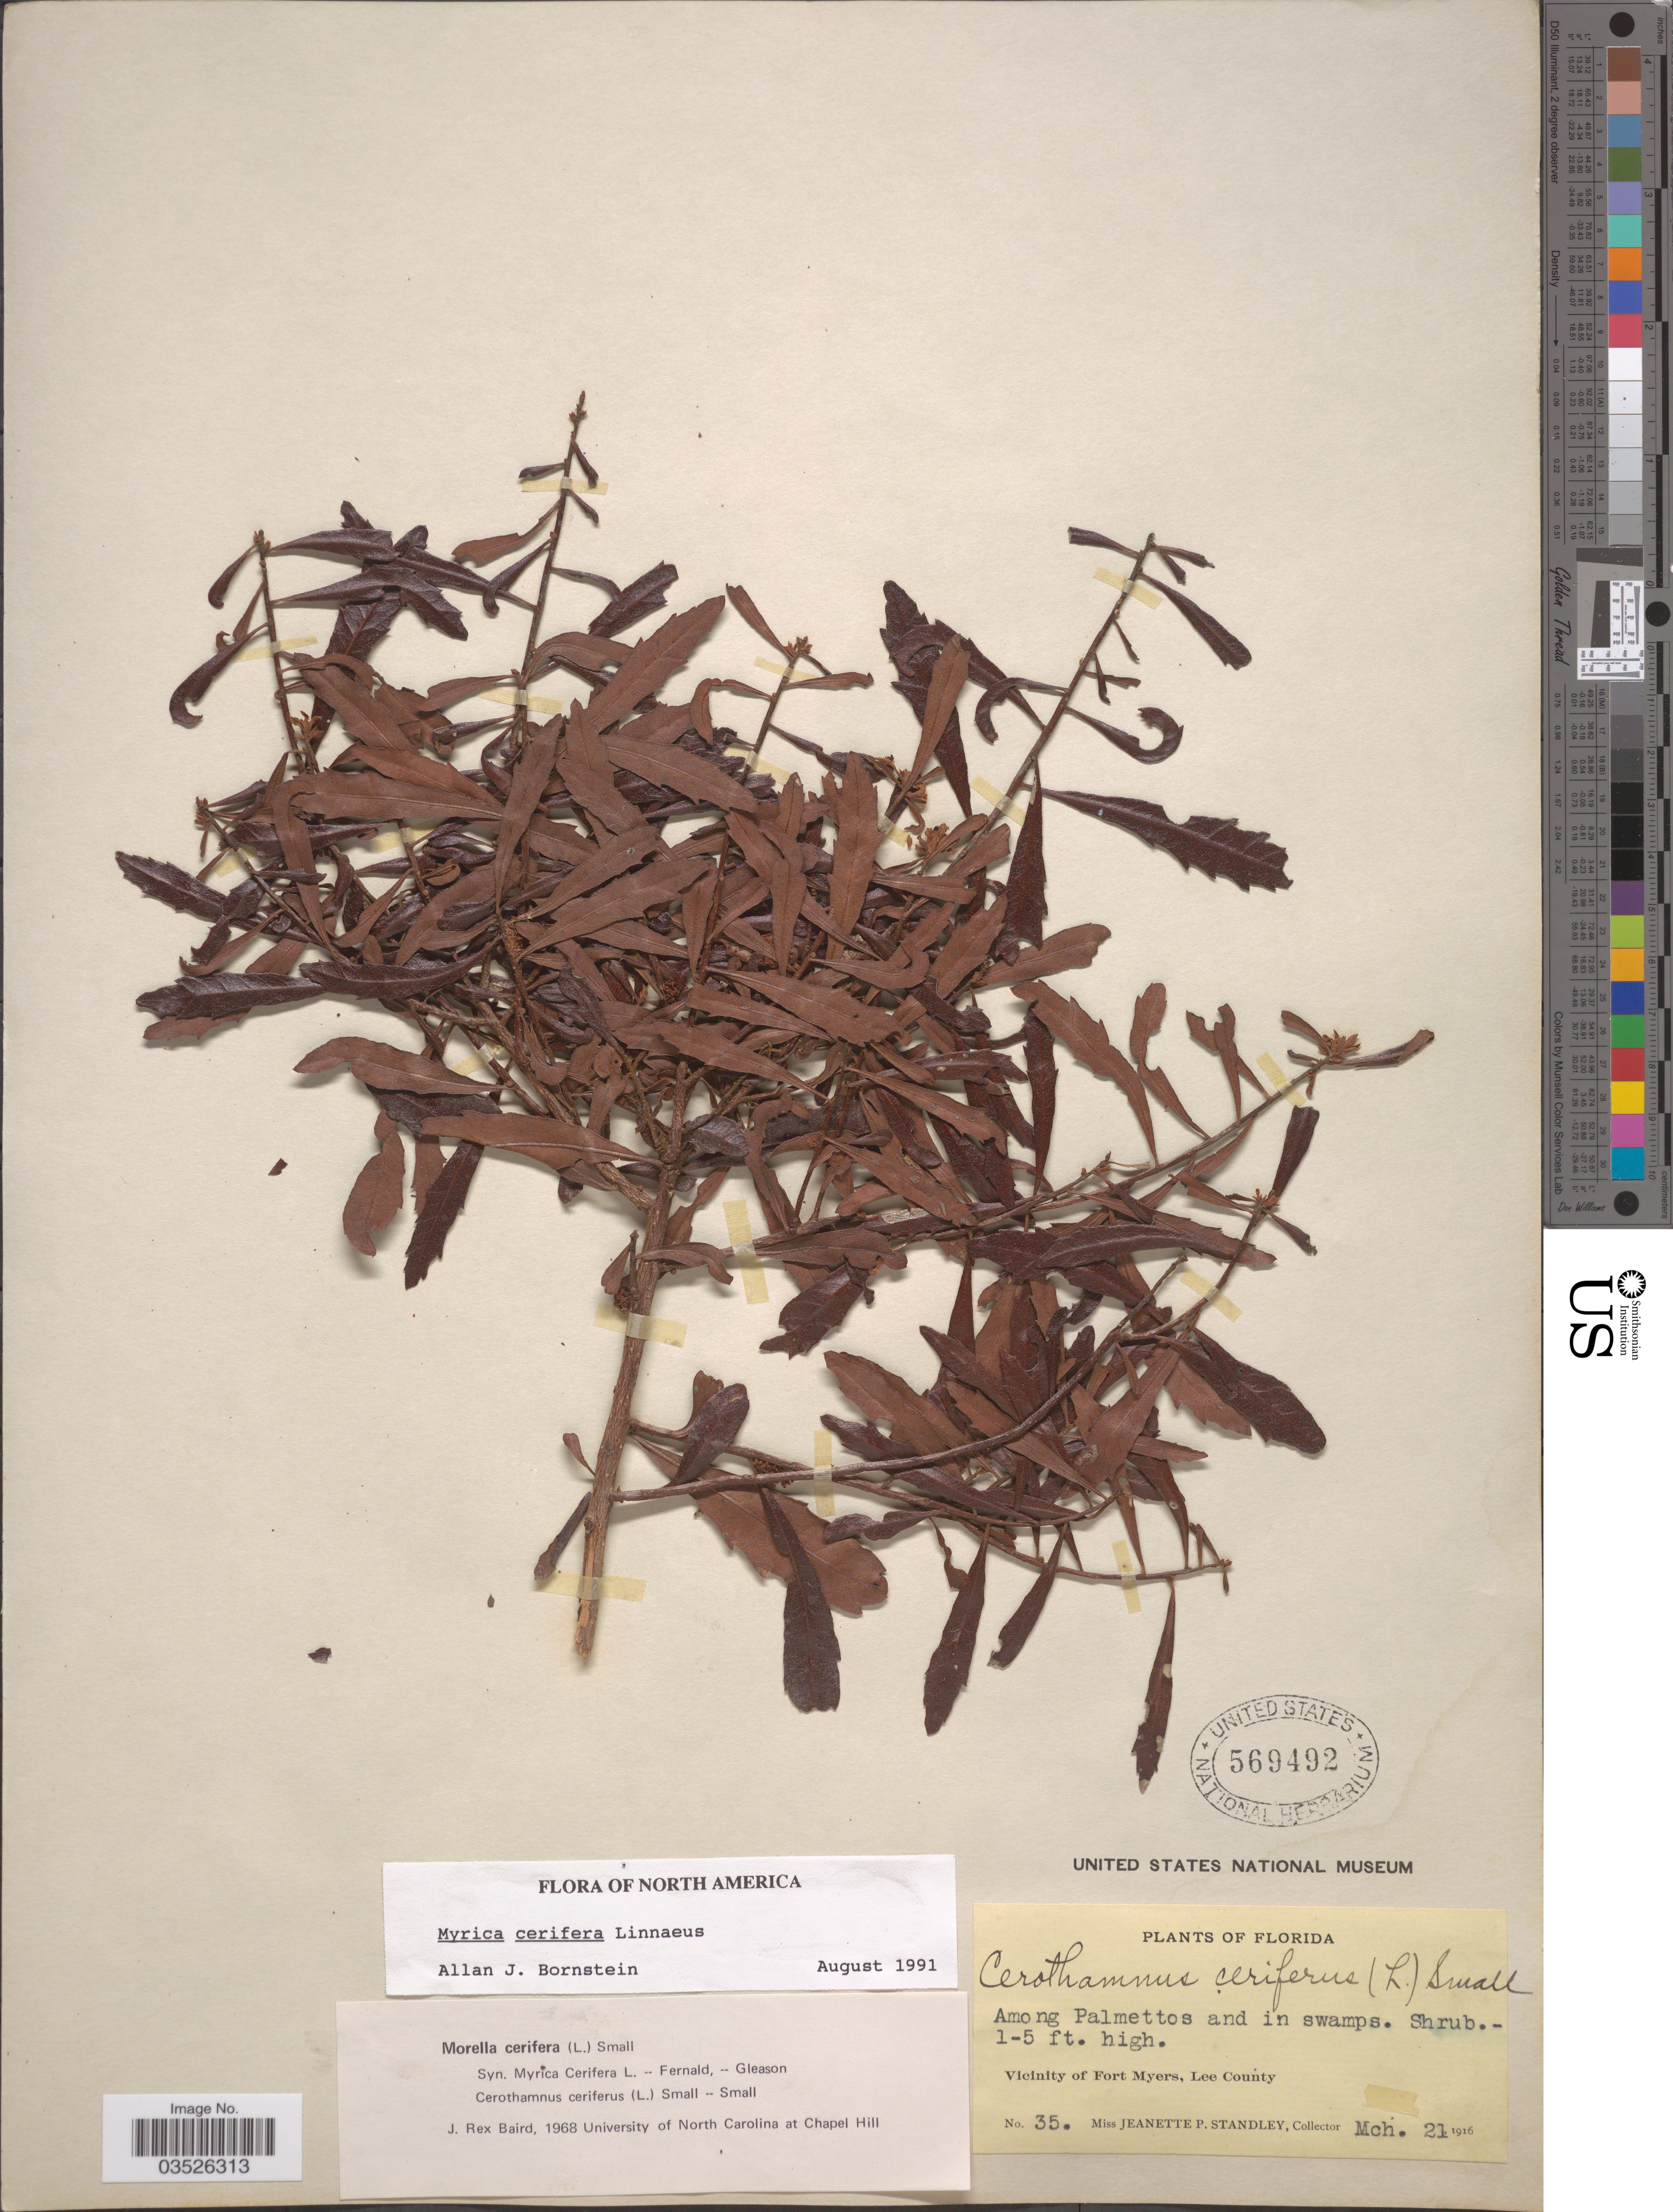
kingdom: Plantae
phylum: Tracheophyta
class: Magnoliopsida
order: Fagales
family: Myricaceae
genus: Morella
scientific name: Morella cerifera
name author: (L.) Small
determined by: Baird, James Rex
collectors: J. P. Standley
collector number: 35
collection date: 1916-03-21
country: United States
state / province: Florida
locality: Vicinity of Fort Myers, Lee County.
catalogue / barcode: US 569492